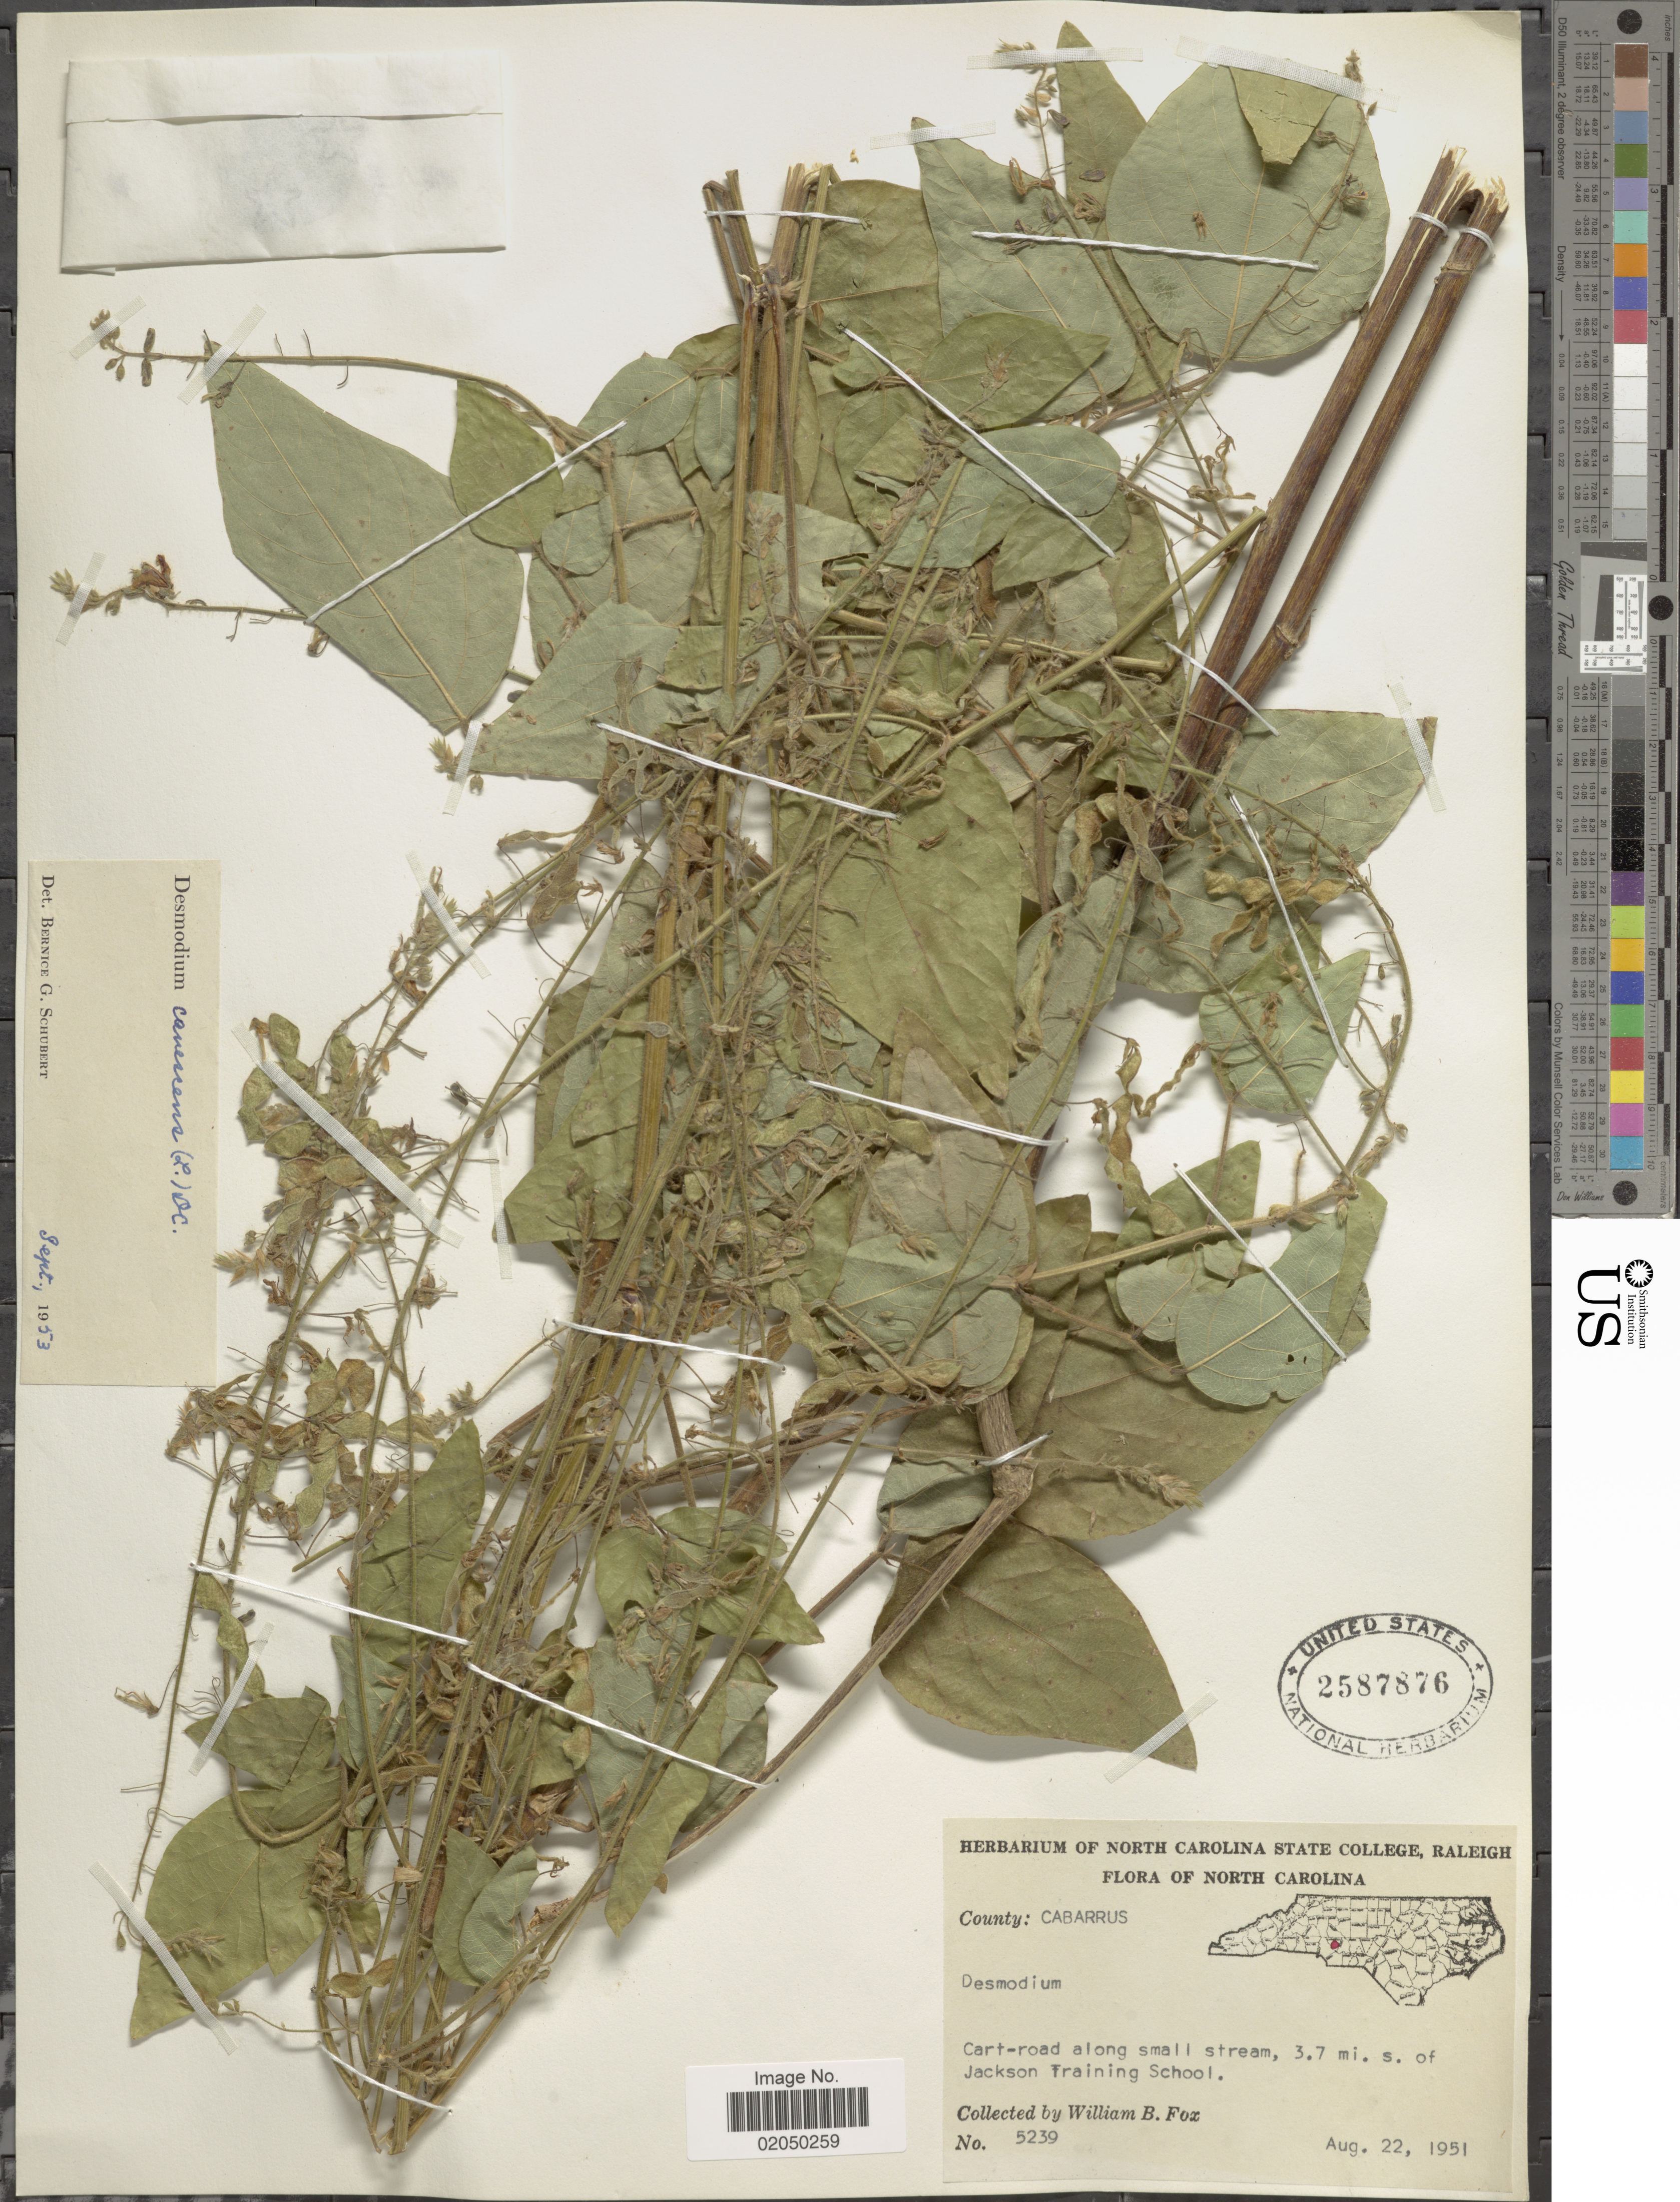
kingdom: Plantae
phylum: Tracheophyta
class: Magnoliopsida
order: Fabales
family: Fabaceae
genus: Desmodium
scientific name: Desmodium canescens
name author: (L.) DC.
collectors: W. B. Fox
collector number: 5239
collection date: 1951-08-22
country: United States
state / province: North Carolina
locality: County: Cabarrus, Cart road along small stream, 3.7 mi. s. of Jackson Training School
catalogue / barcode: US 2587876